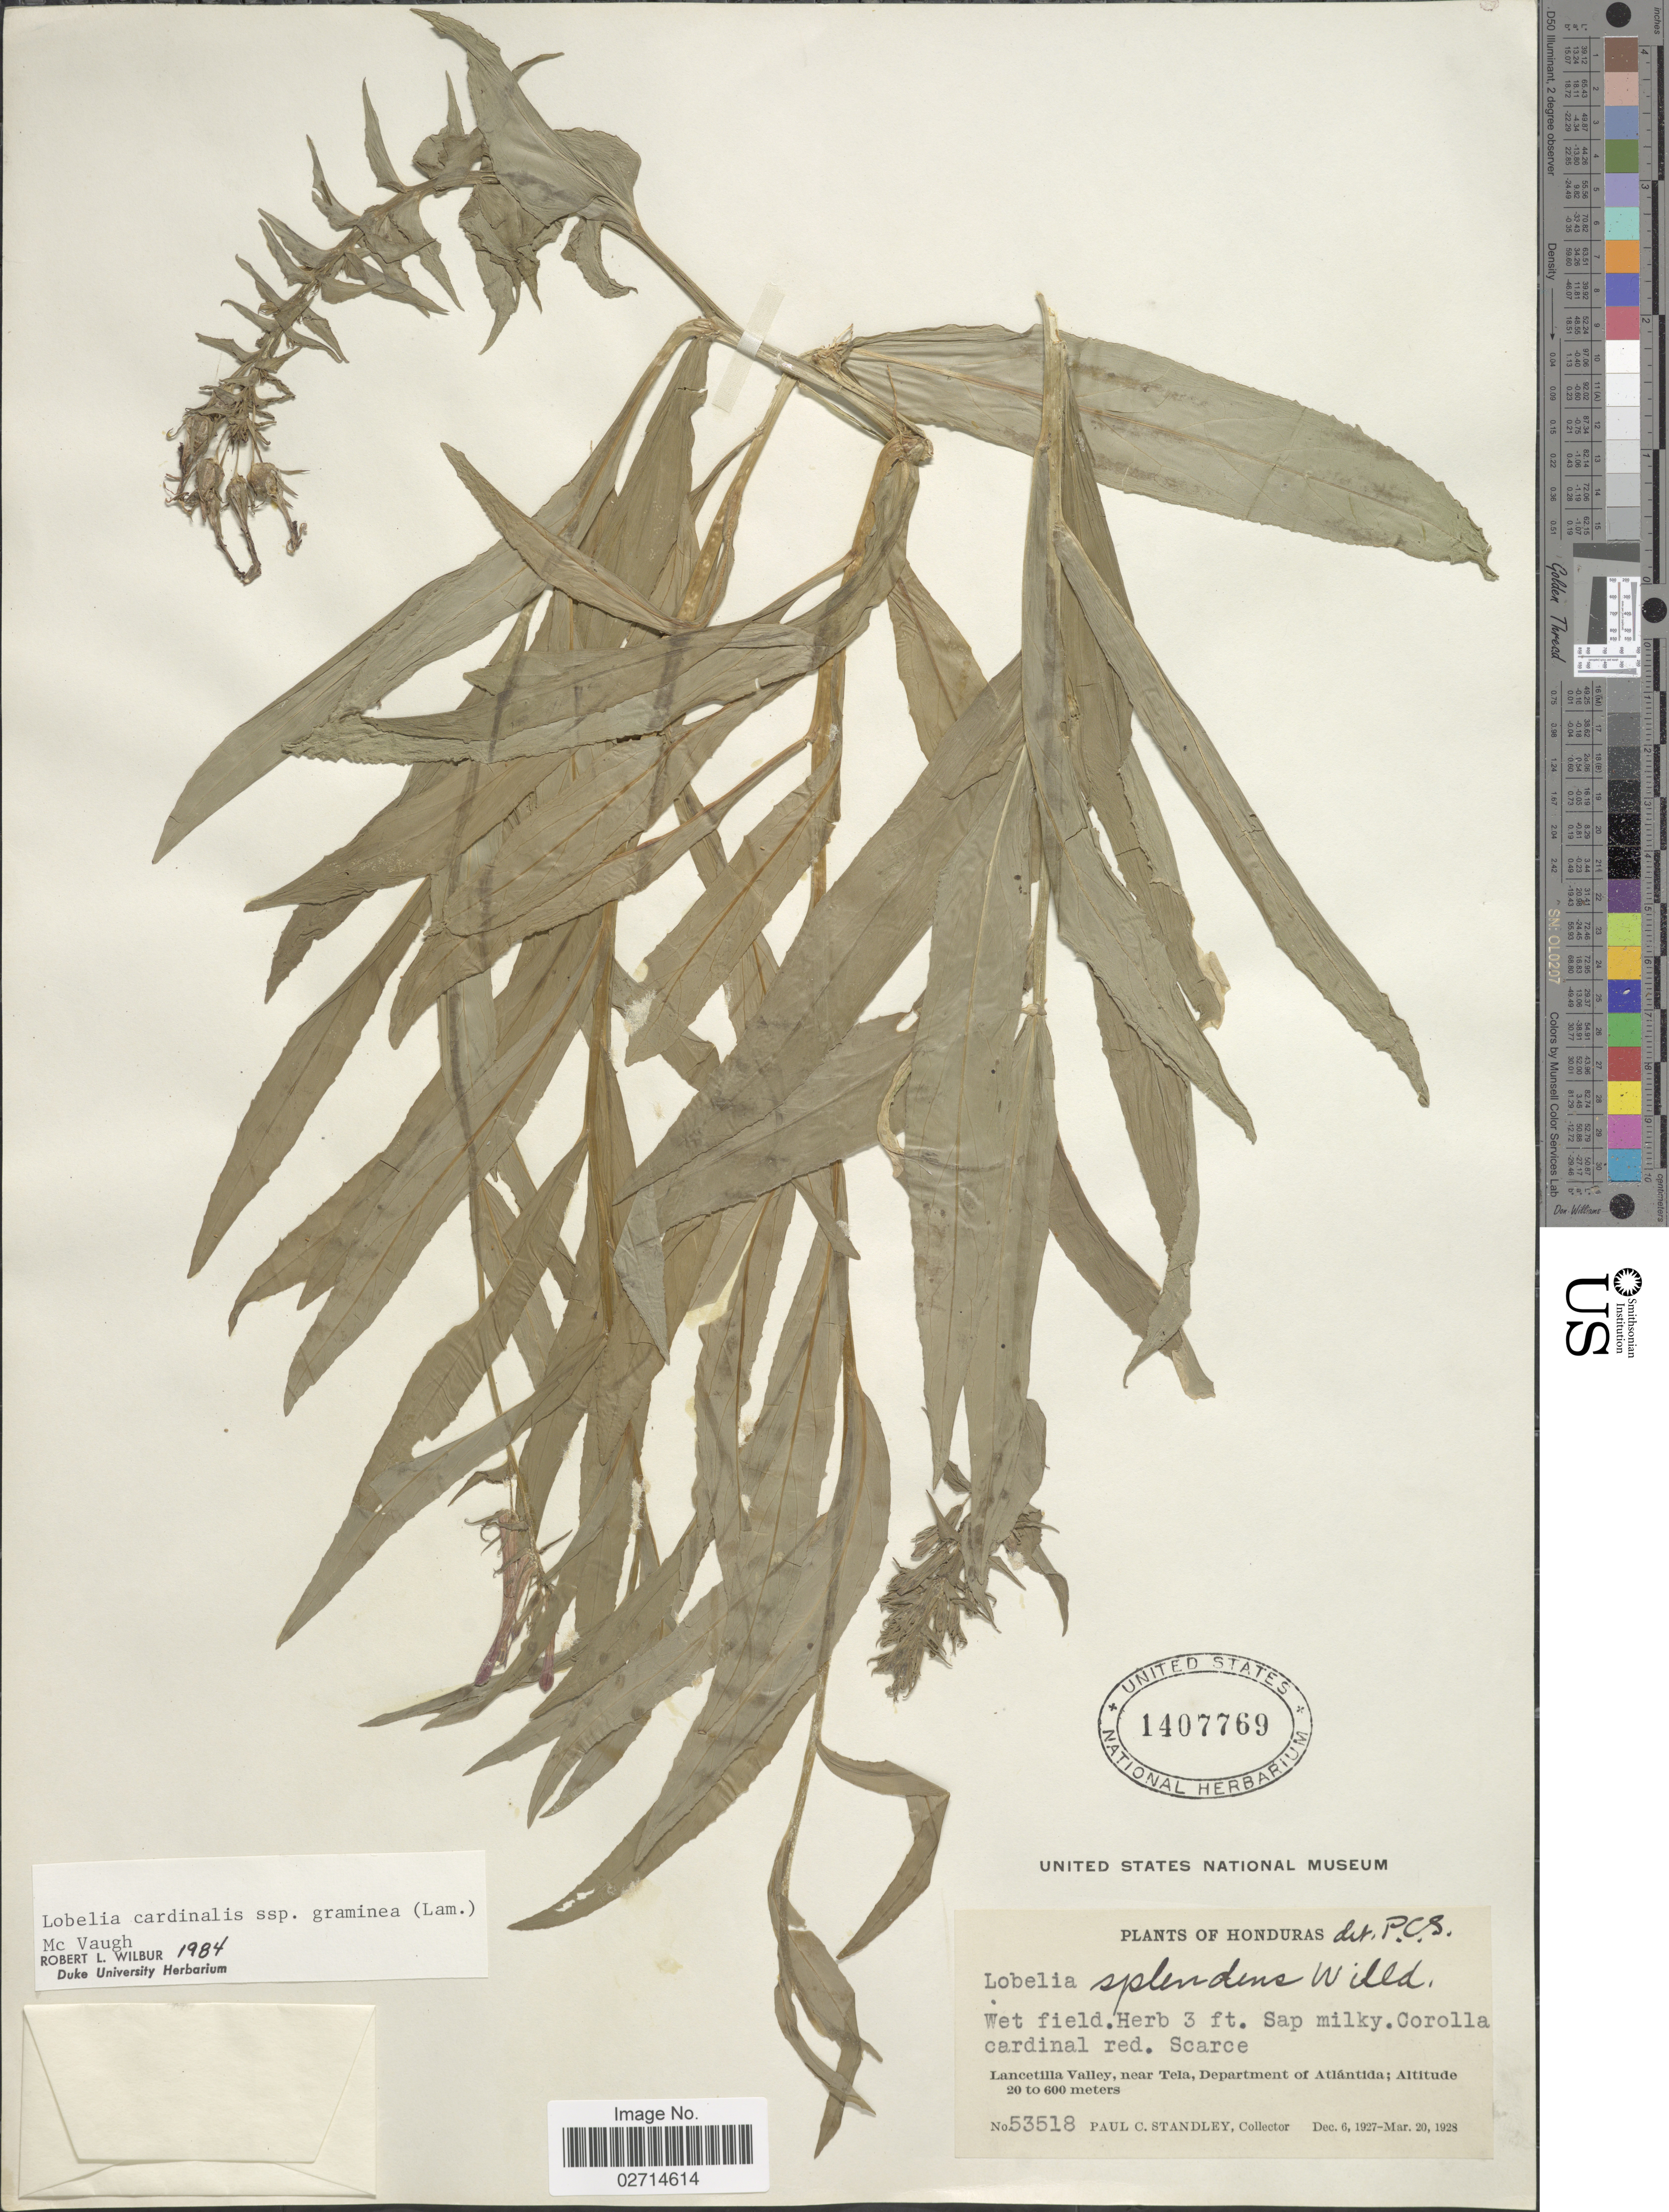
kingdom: Plantae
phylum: Tracheophyta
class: Magnoliopsida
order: Asterales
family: Campanulaceae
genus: Lobelia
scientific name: Lobelia cardinalis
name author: L.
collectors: P. C. Standley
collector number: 53518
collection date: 1927-12-06/1928-03-20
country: Honduras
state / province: Atlántida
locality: Lancetilla Valley, near Tela, Department of Atlantida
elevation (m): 20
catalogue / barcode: US 1407769